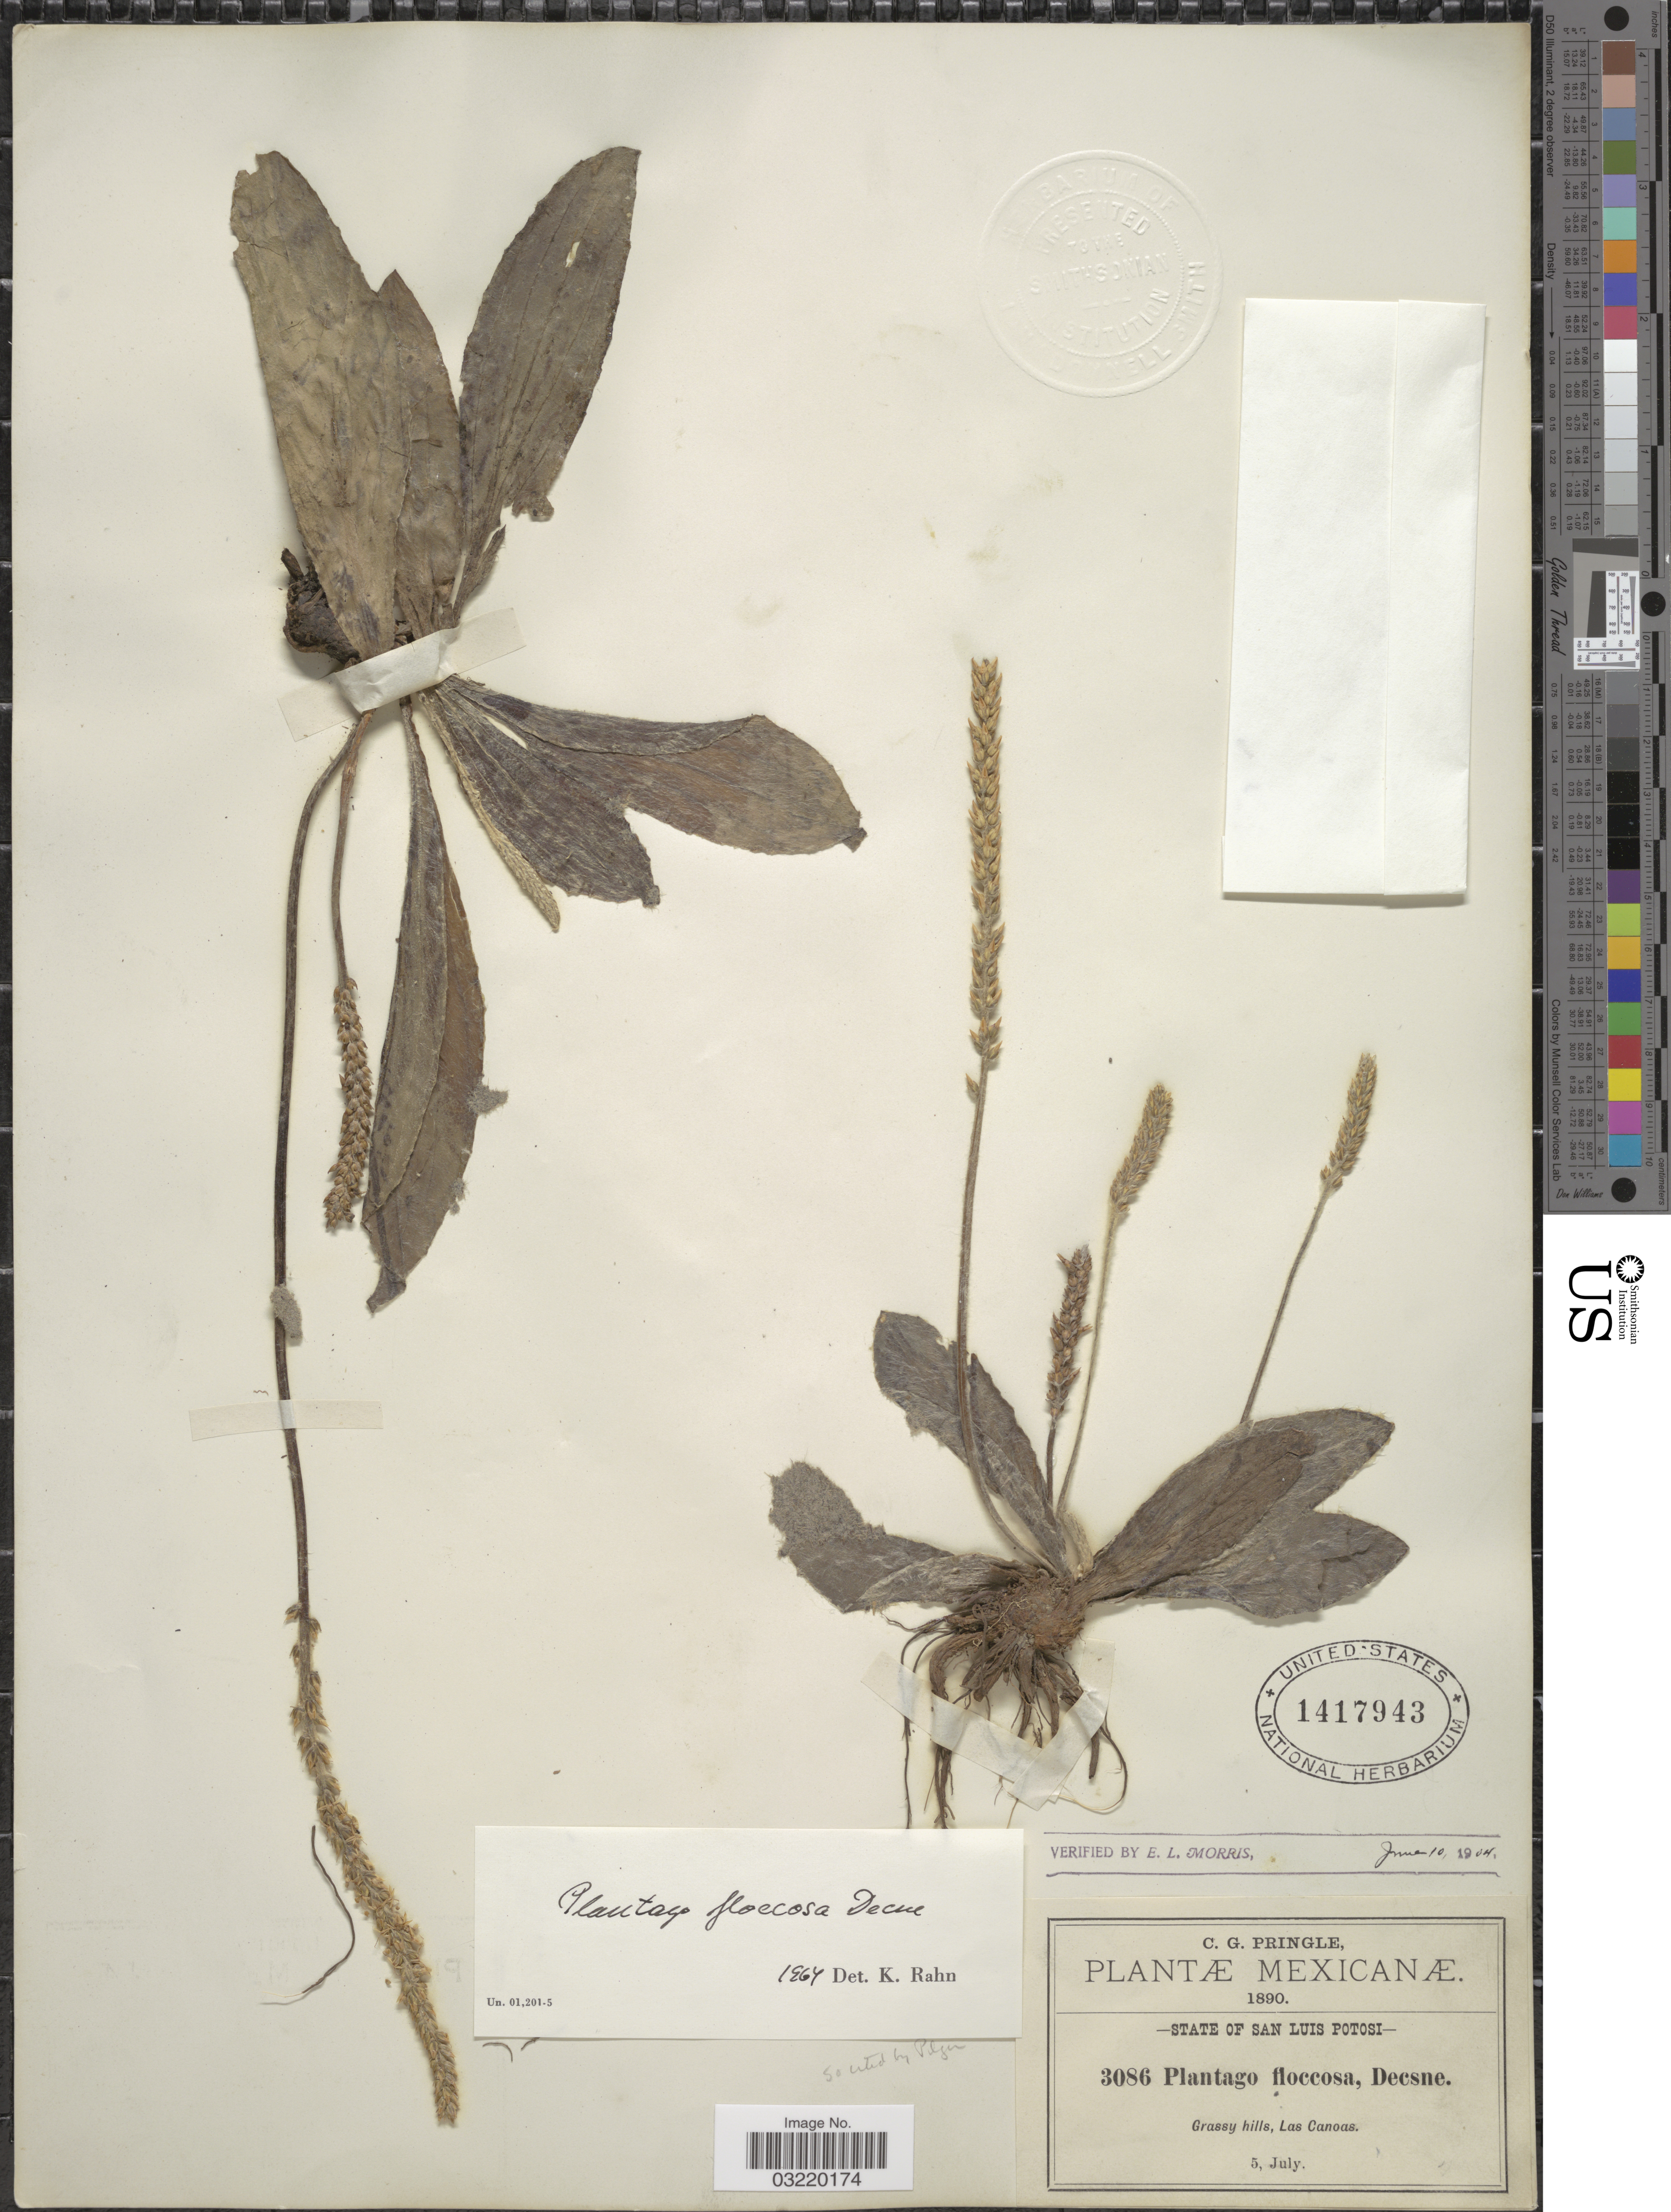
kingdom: Plantae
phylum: Tracheophyta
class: Magnoliopsida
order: Lamiales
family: Plantaginaceae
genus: Plantago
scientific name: Plantago floccosa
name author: Decne.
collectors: C. G. Pringle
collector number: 3086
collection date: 1890-07-05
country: Mexico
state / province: San Luis Potosí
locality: Las Canoas.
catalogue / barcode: US 1417943